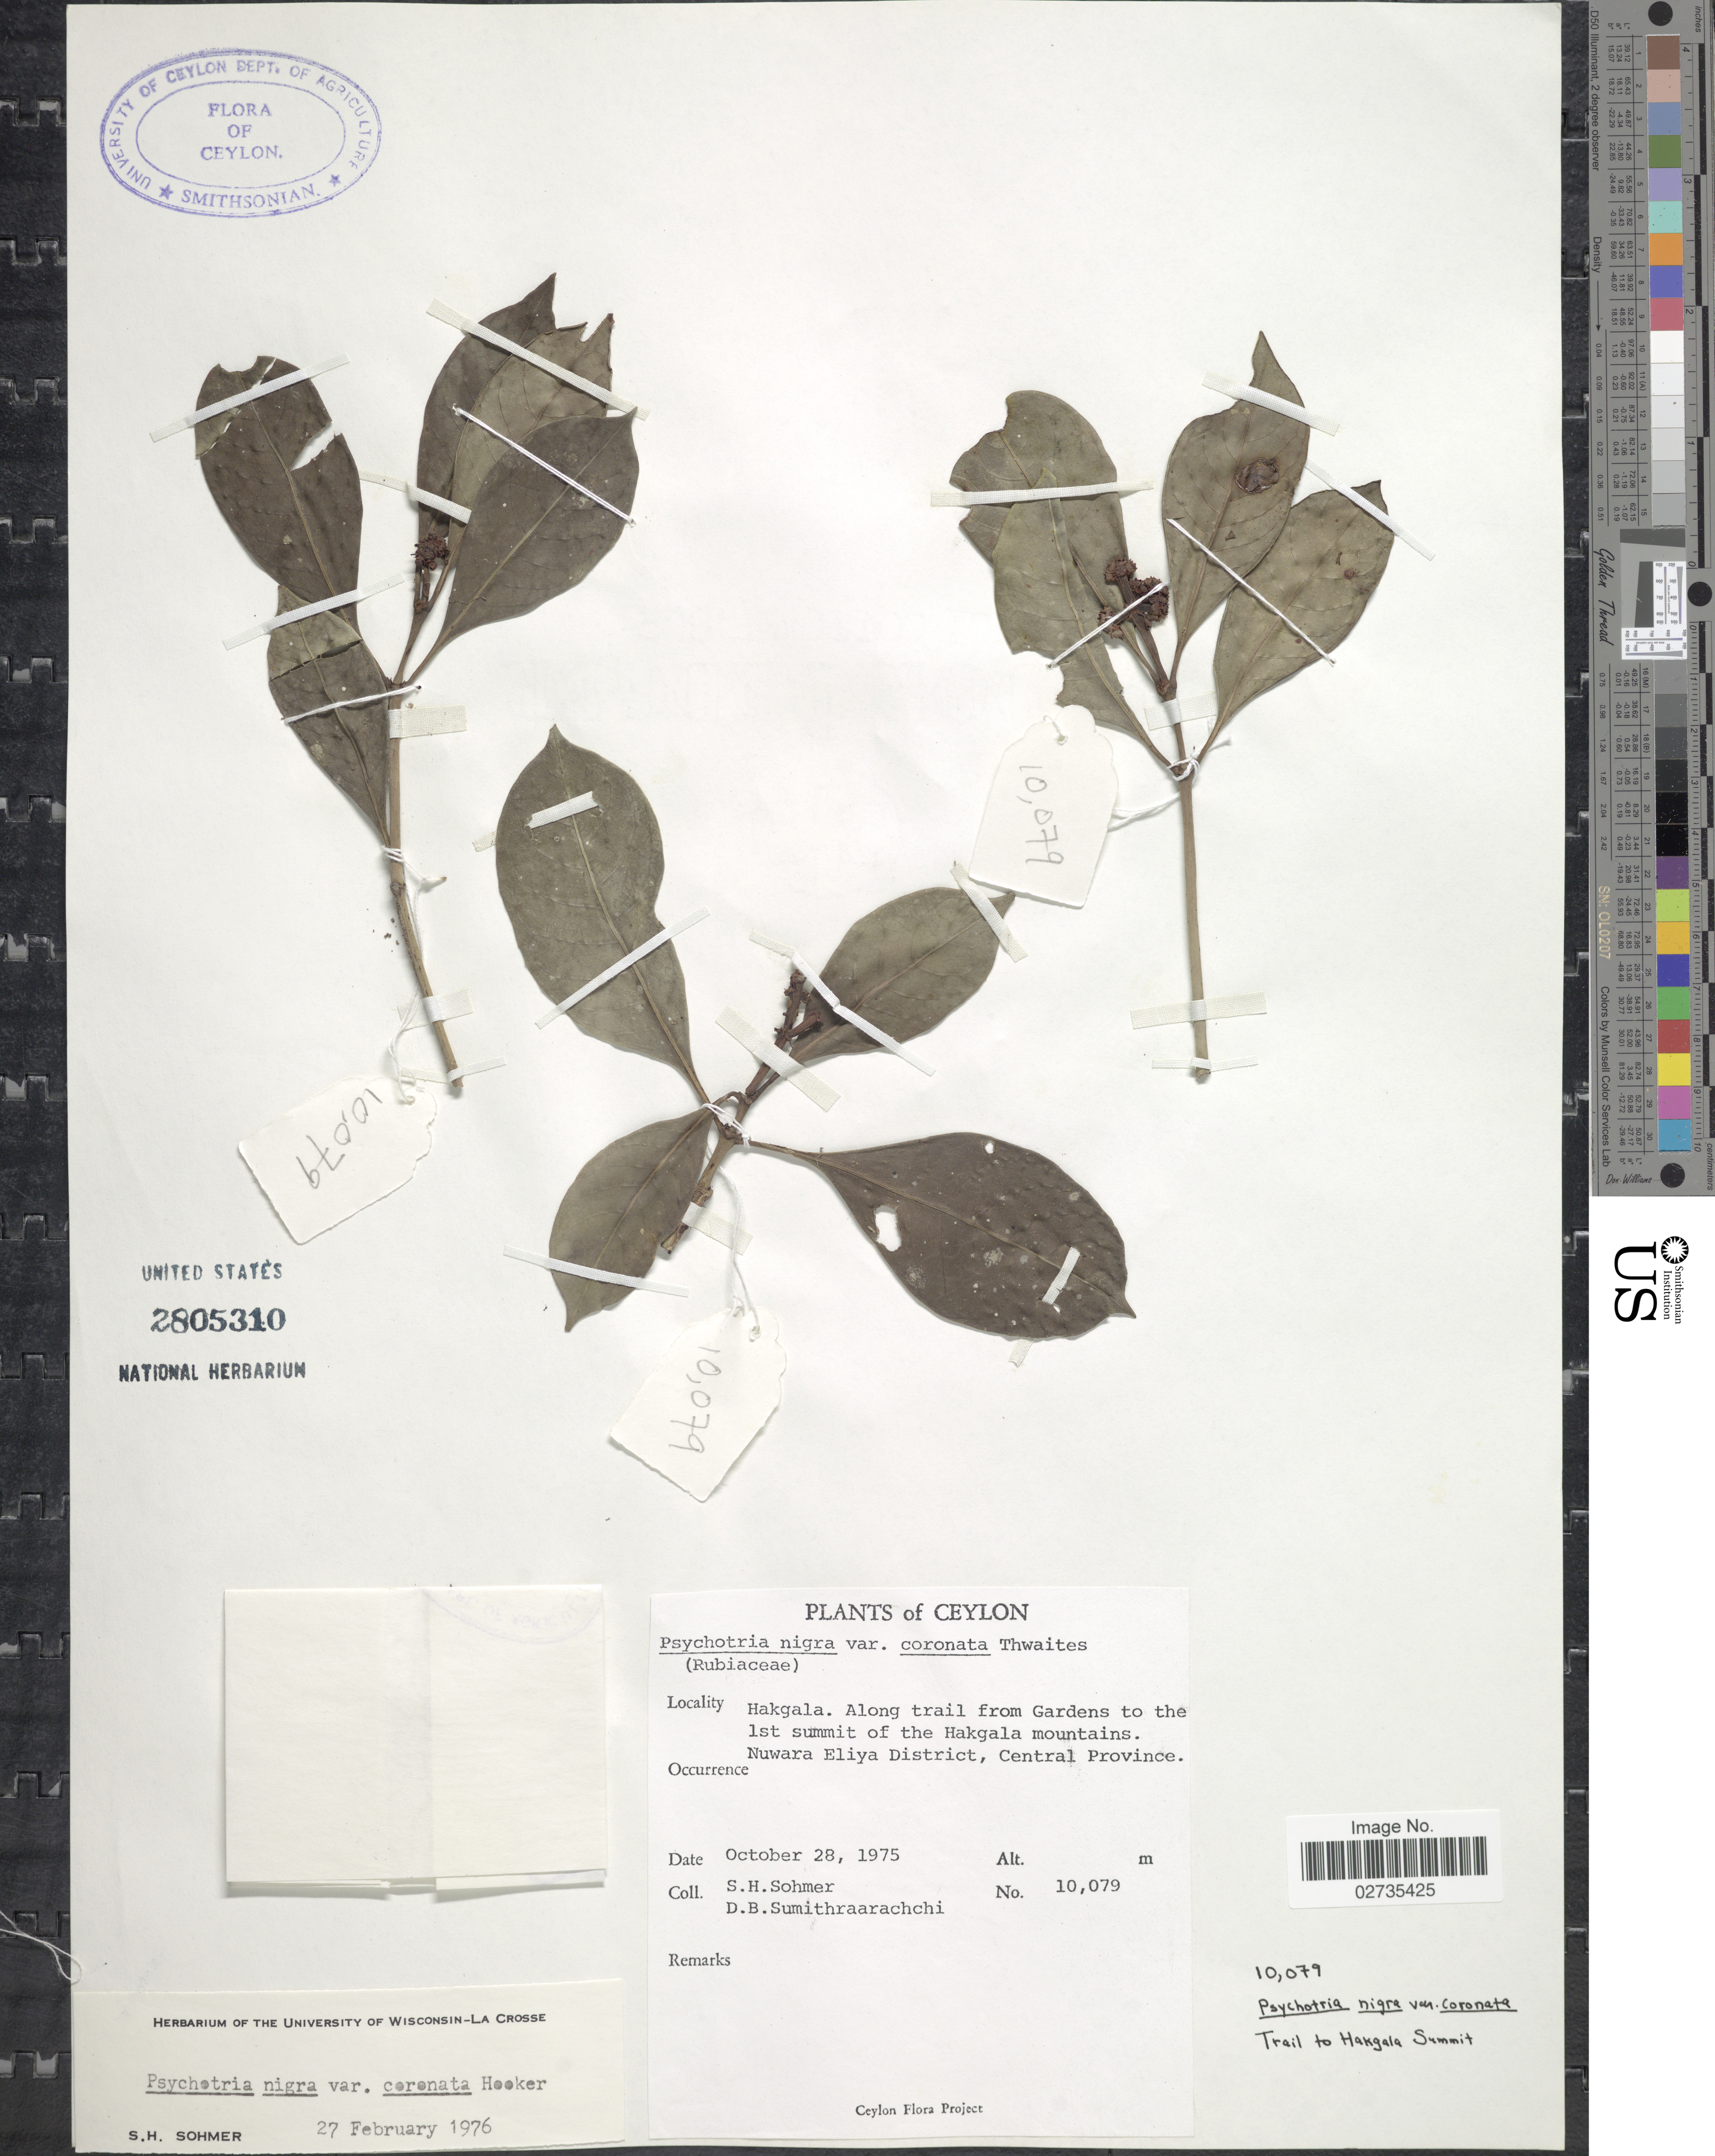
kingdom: Plantae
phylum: Tracheophyta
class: Magnoliopsida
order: Gentianales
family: Rubiaceae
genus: Psychotria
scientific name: Psychotria nigra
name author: (Gaertn.) Alston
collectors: S. H. Sohmer & D. B. Sumithraarachchi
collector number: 10079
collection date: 1975-10-28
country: Sri Lanka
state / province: Central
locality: Ceylon. Hakgala. Along trail from Gardens to the 1st summit of the Hakgala mountains. Nuwara Eliya District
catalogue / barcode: US 2805310